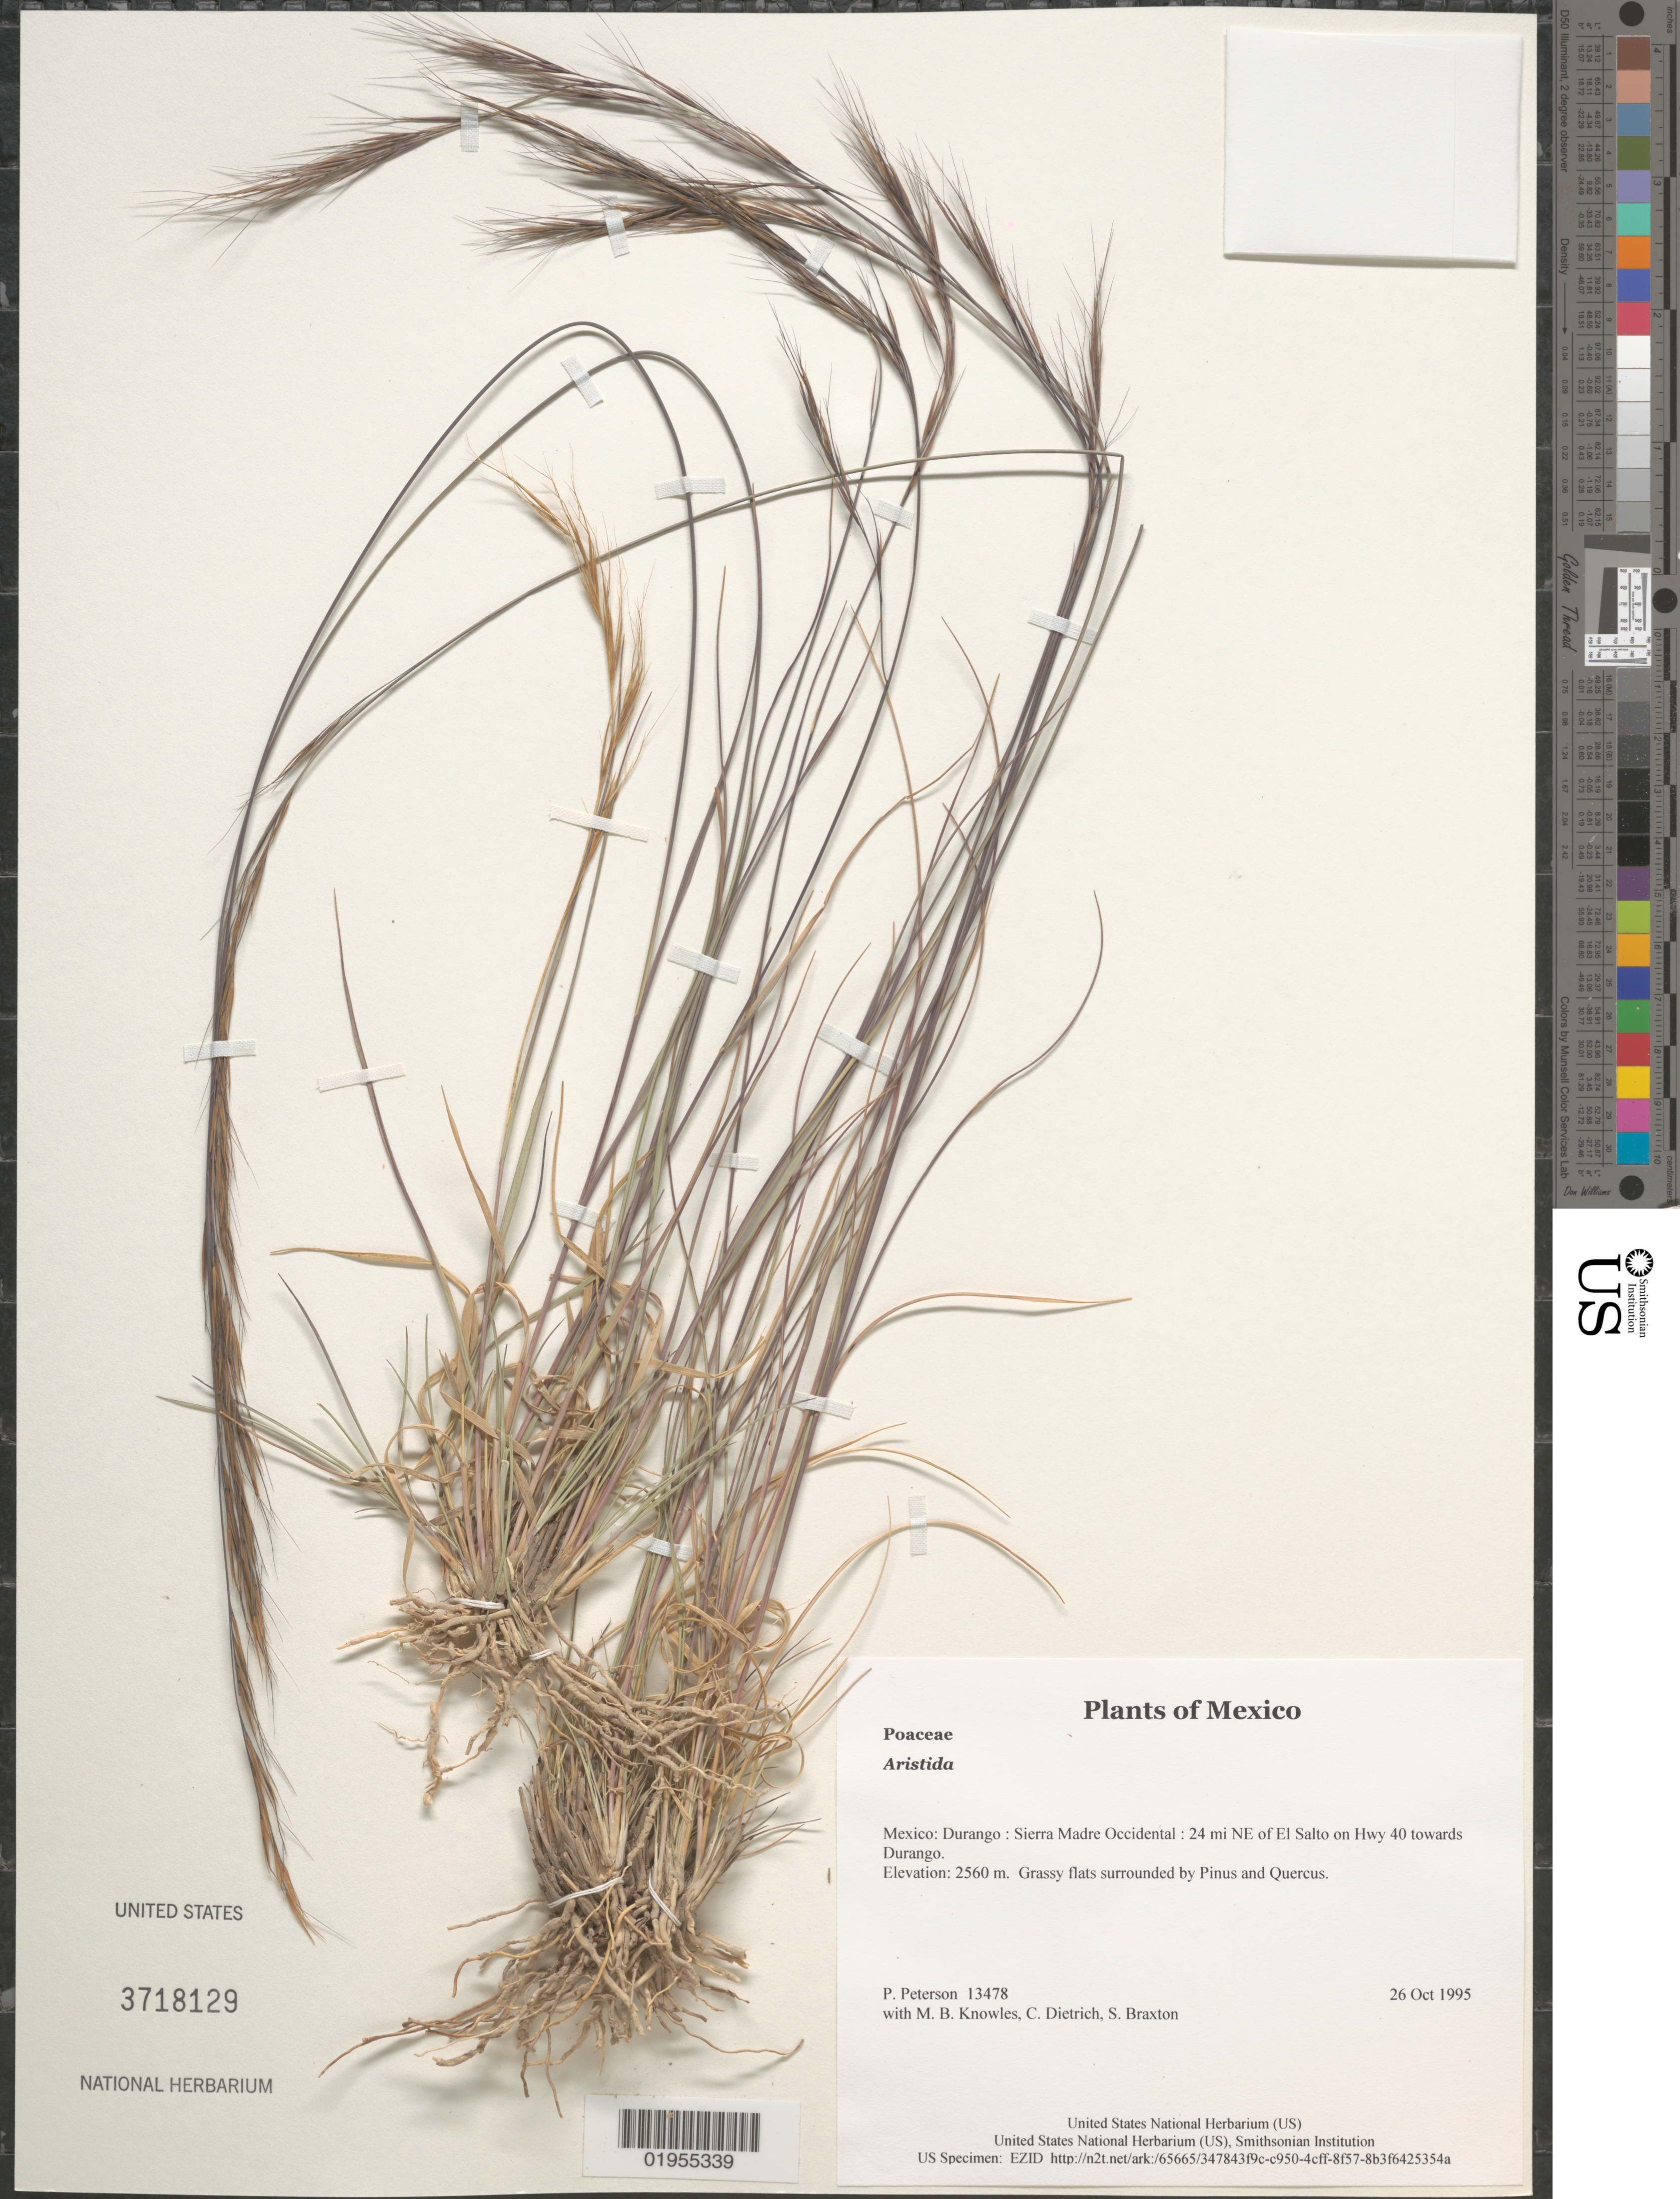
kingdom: Plantae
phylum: Tracheophyta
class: Liliopsida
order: Poales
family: Poaceae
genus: Aristida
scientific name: Aristida sp.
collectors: P. M. Peterson, M. B. Knowles, C. Dietrich & S. Braxton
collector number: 13478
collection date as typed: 26 Oct 1995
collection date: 1995-10-26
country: Mexico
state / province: Durango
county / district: Sierra Madre Occidental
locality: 24 mi NE of El Salto on Hwy 40 towards Durango.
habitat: Grassy flats surrounded by Pinus and Quercus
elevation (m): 2560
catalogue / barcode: US 3718129